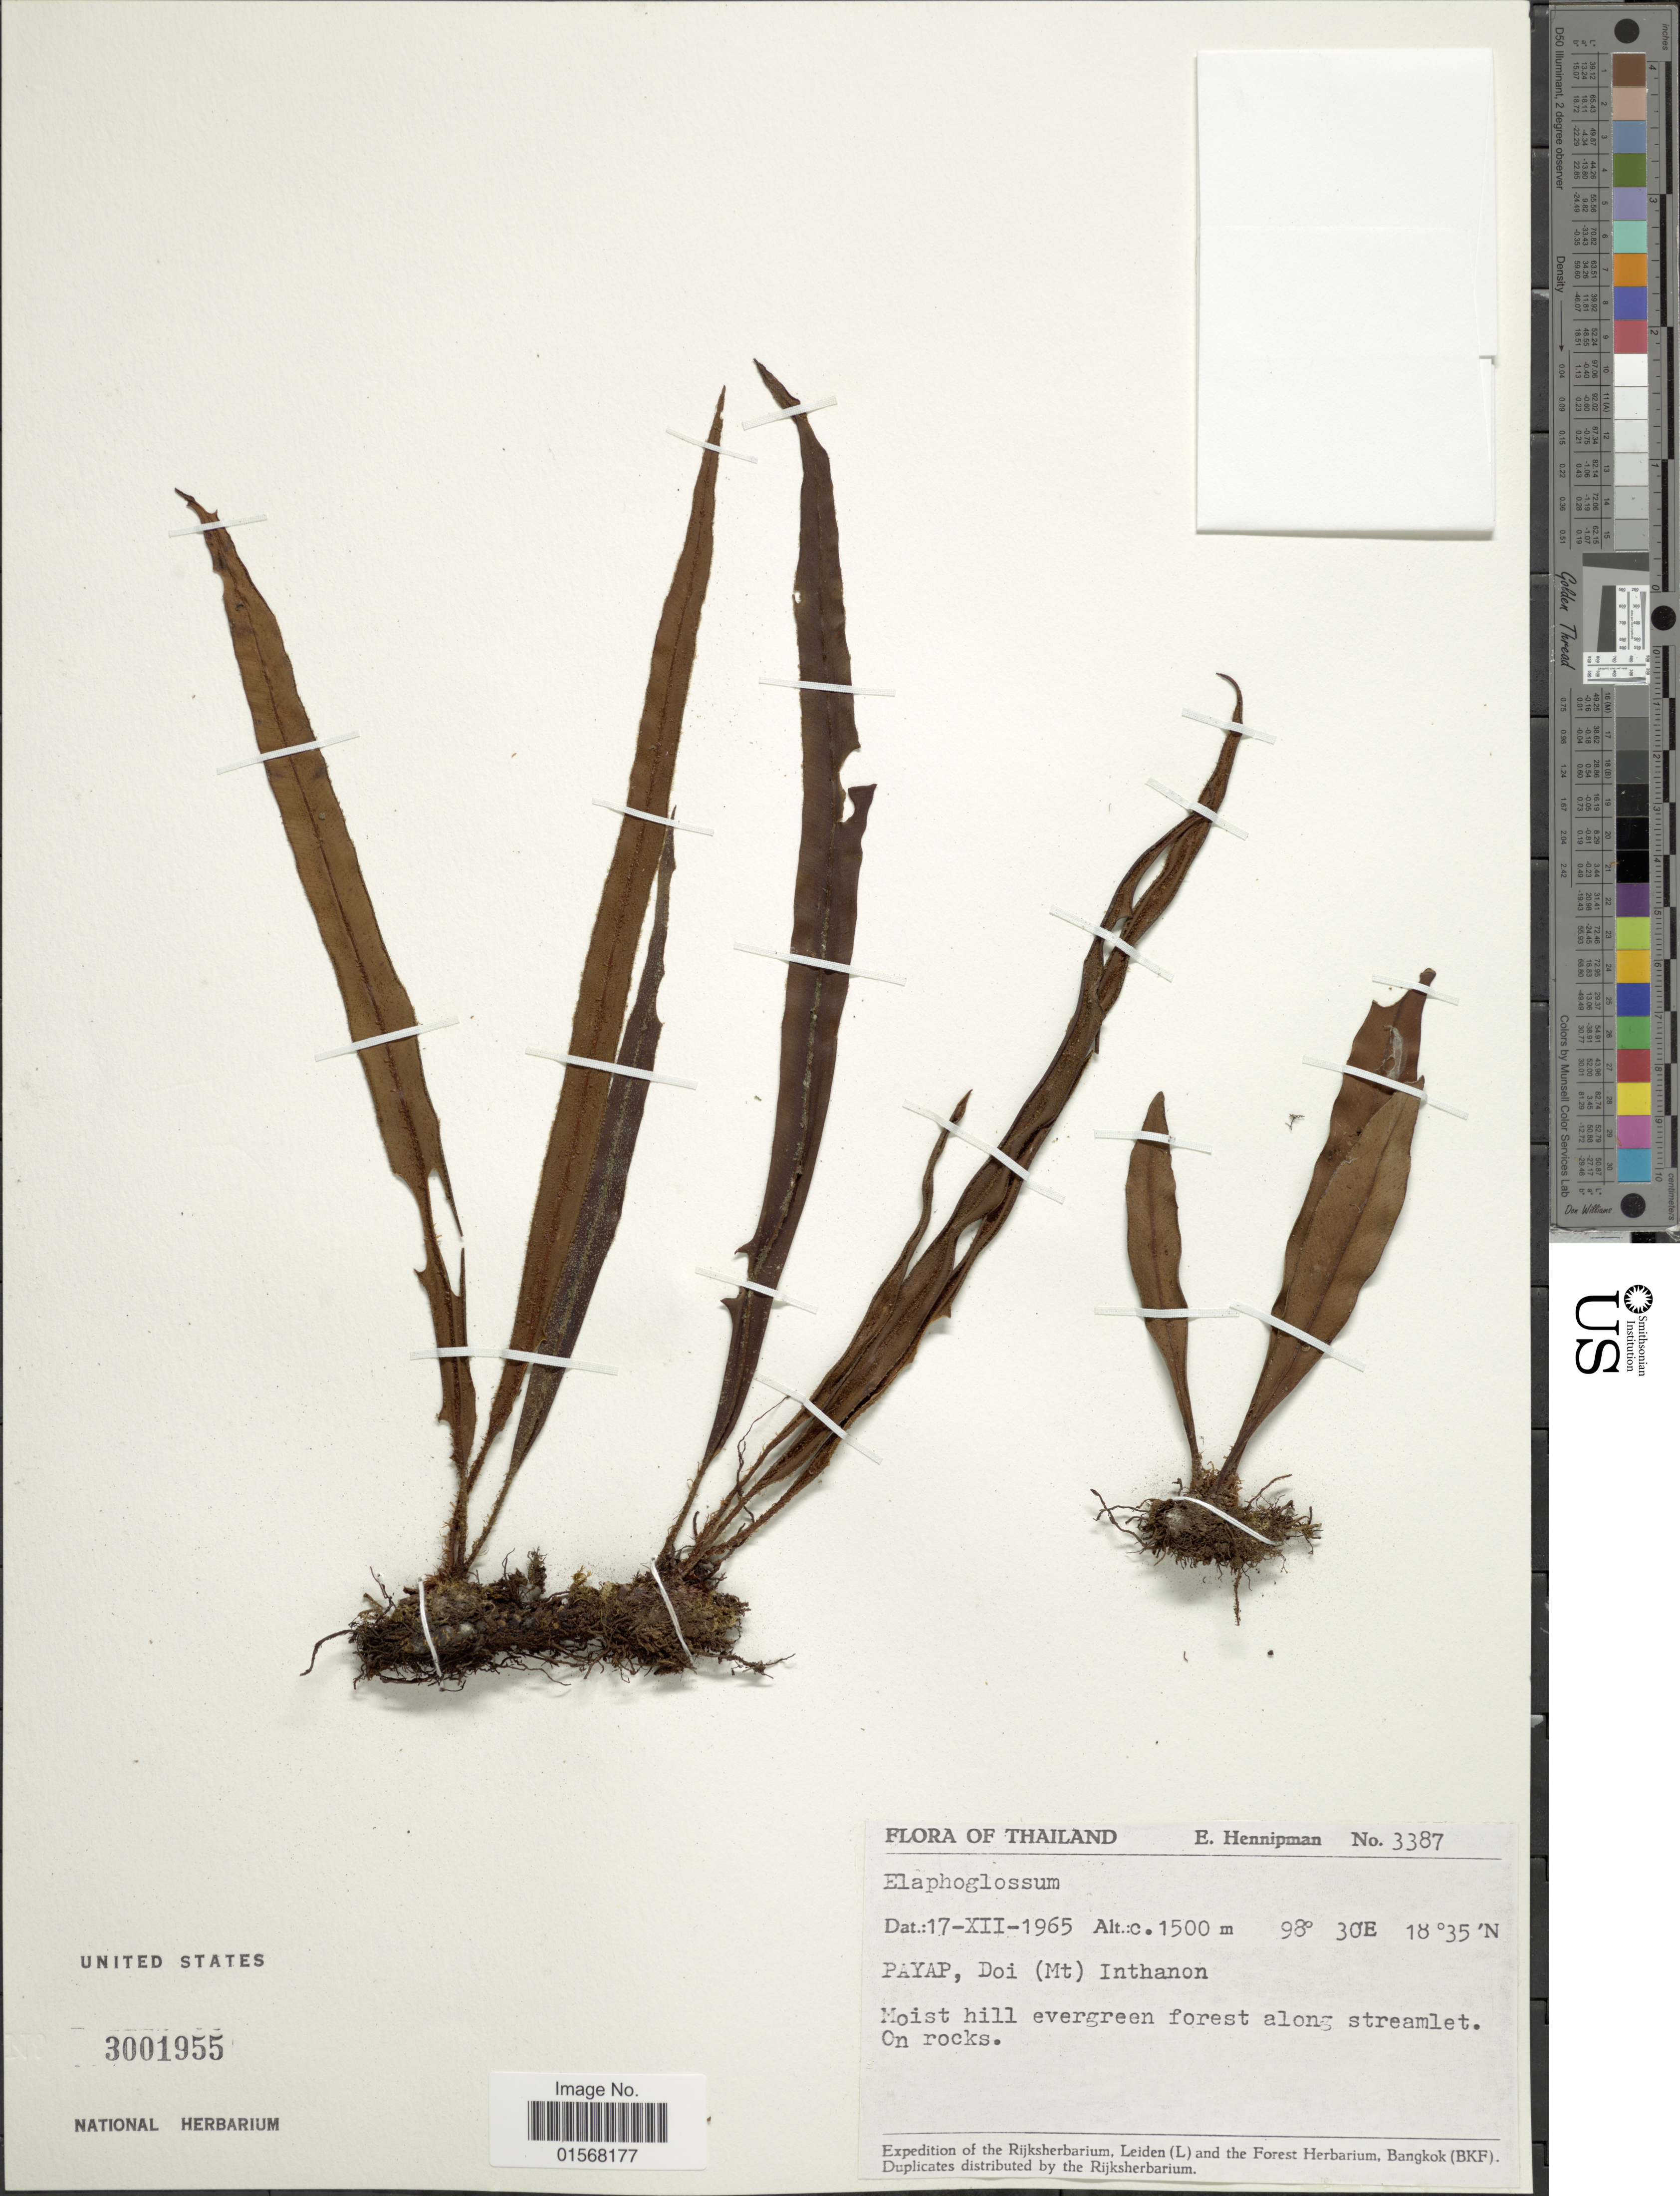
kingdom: Plantae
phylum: Tracheophyta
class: Polypodiopsida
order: Polypodiales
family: Dryopteridaceae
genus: Elaphoglossum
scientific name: Elaphoglossum sp.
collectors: E. Hennipman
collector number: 3387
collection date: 1965-12-17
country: Thailand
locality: Payap, Doi (Mt) Inthanon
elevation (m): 1500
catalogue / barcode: US 3001955